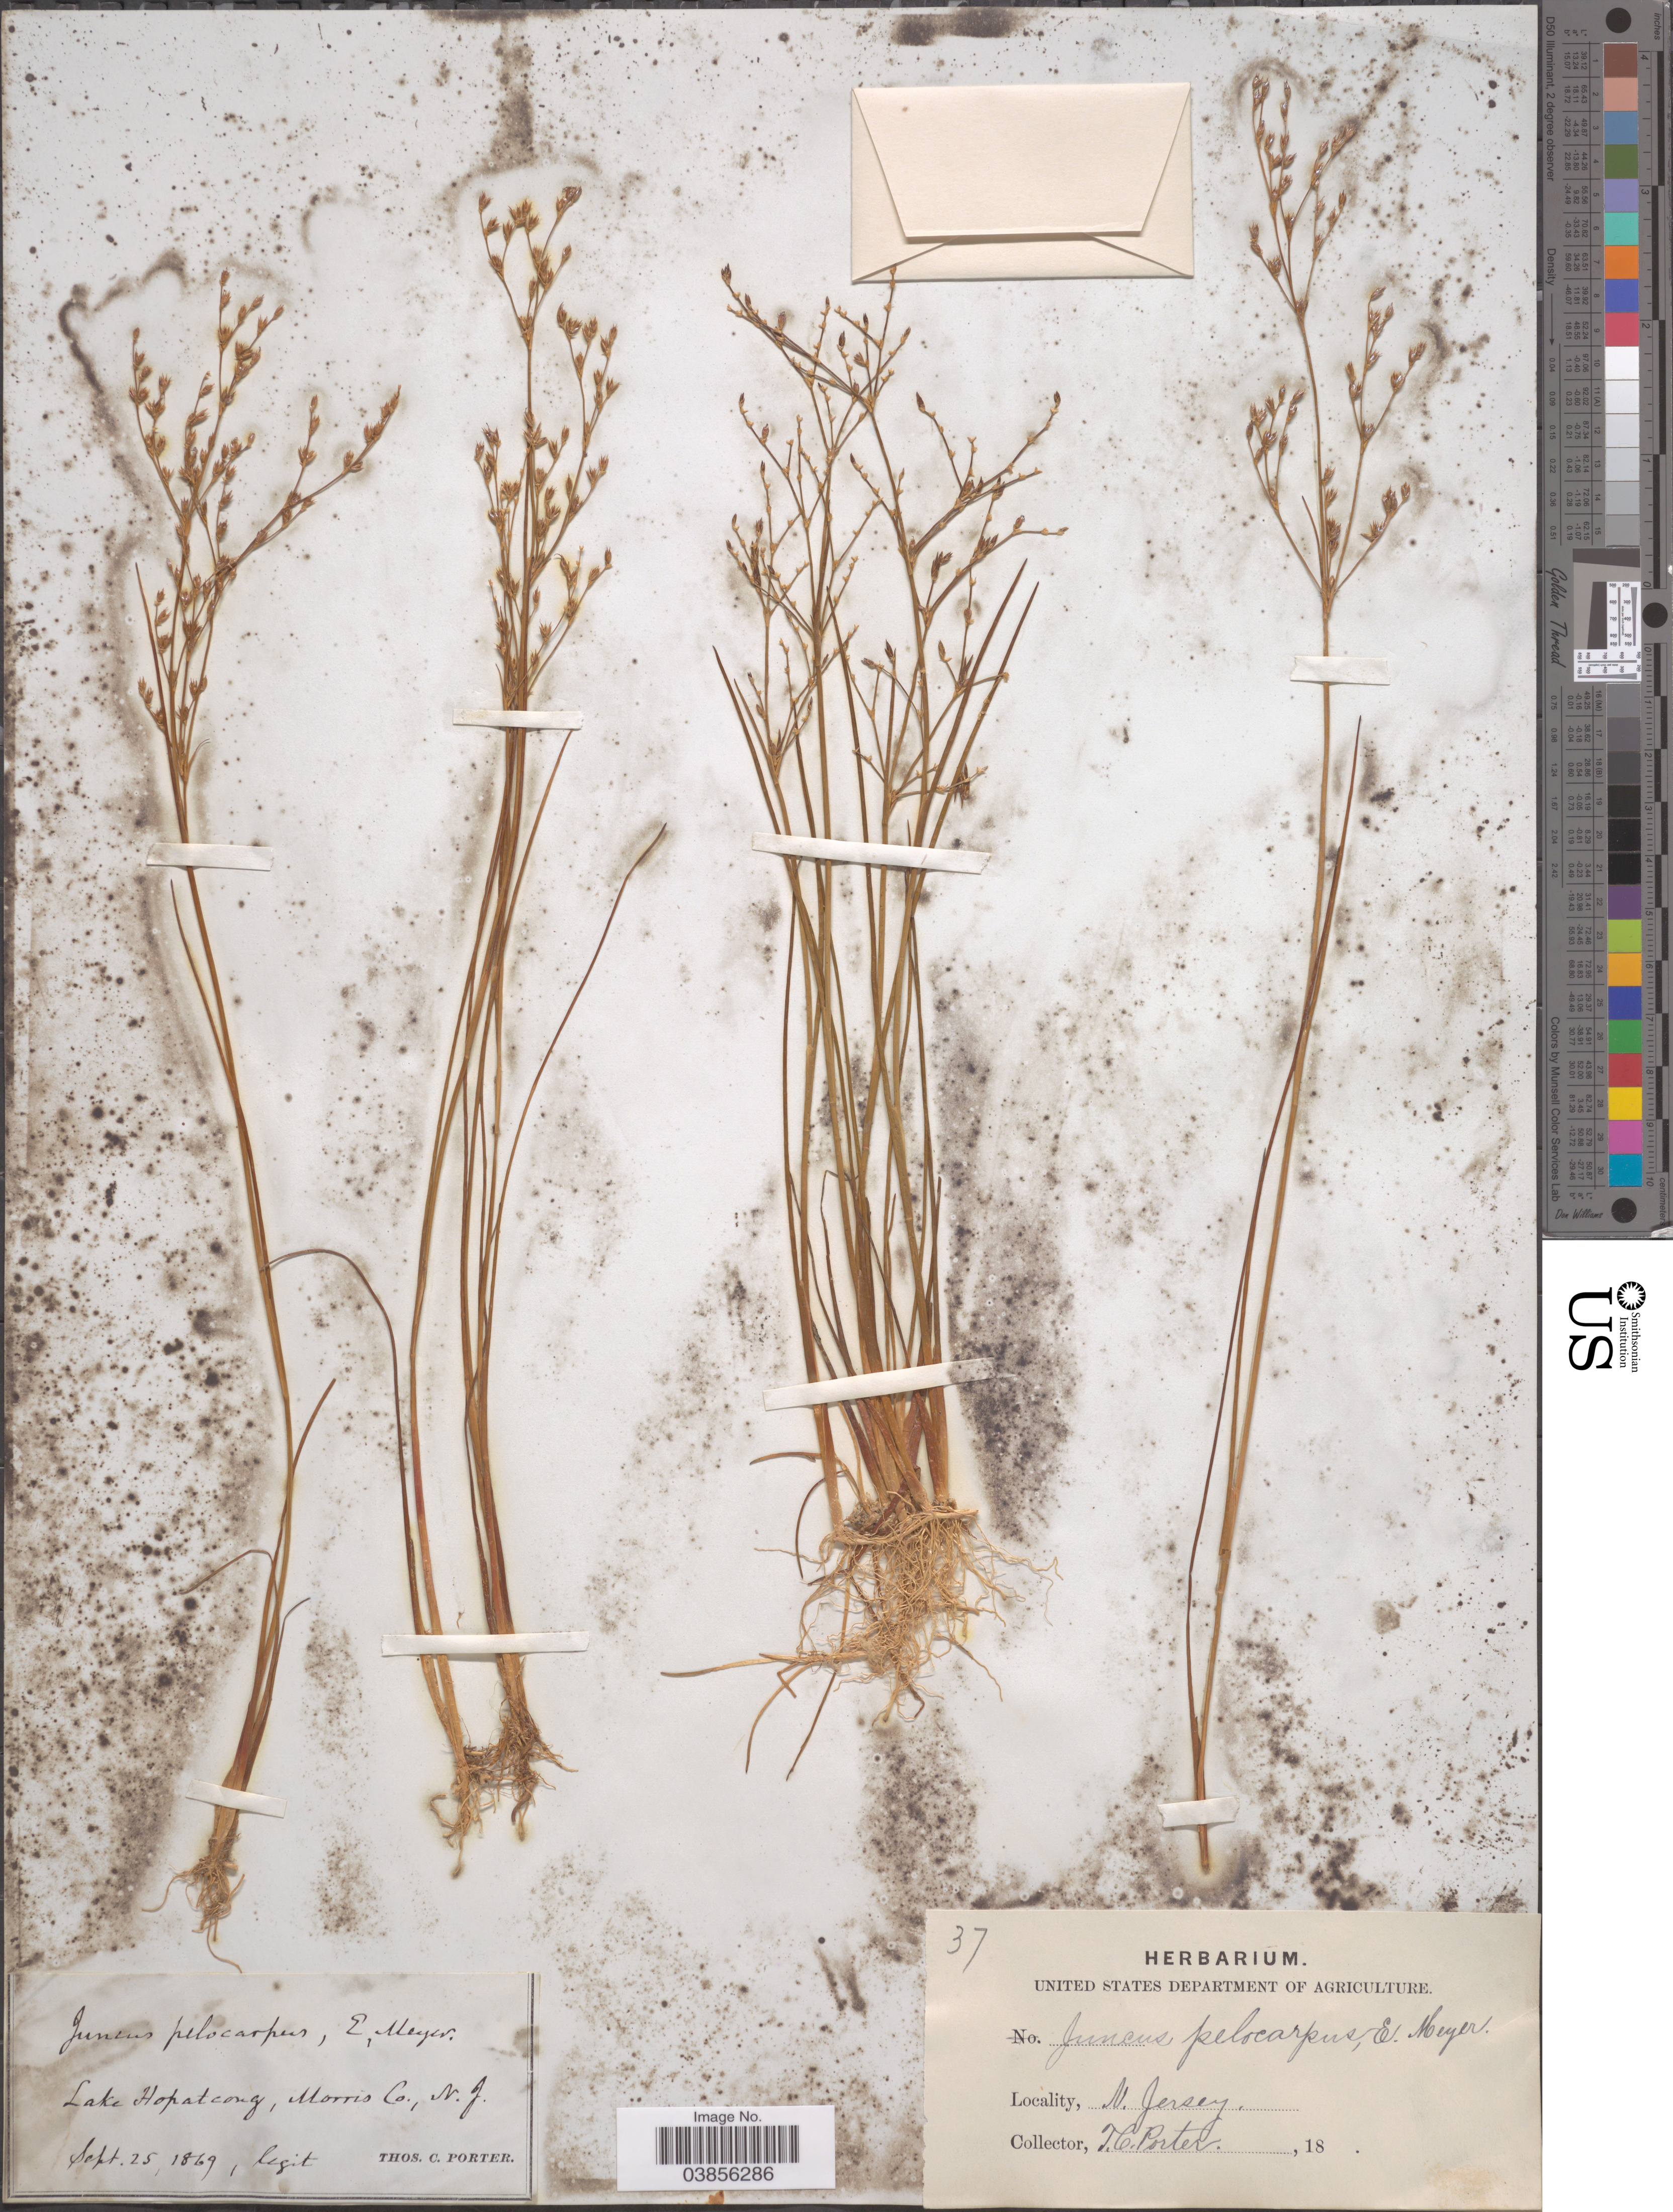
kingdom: Plantae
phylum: Tracheophyta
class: Liliopsida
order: Poales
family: Juncaceae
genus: Juncus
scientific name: Juncus pelocarpus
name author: E. Mey.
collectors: T. Porter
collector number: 37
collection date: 1869-09-25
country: United States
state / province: New Jersey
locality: Lake Hopatcong, Morris Co.